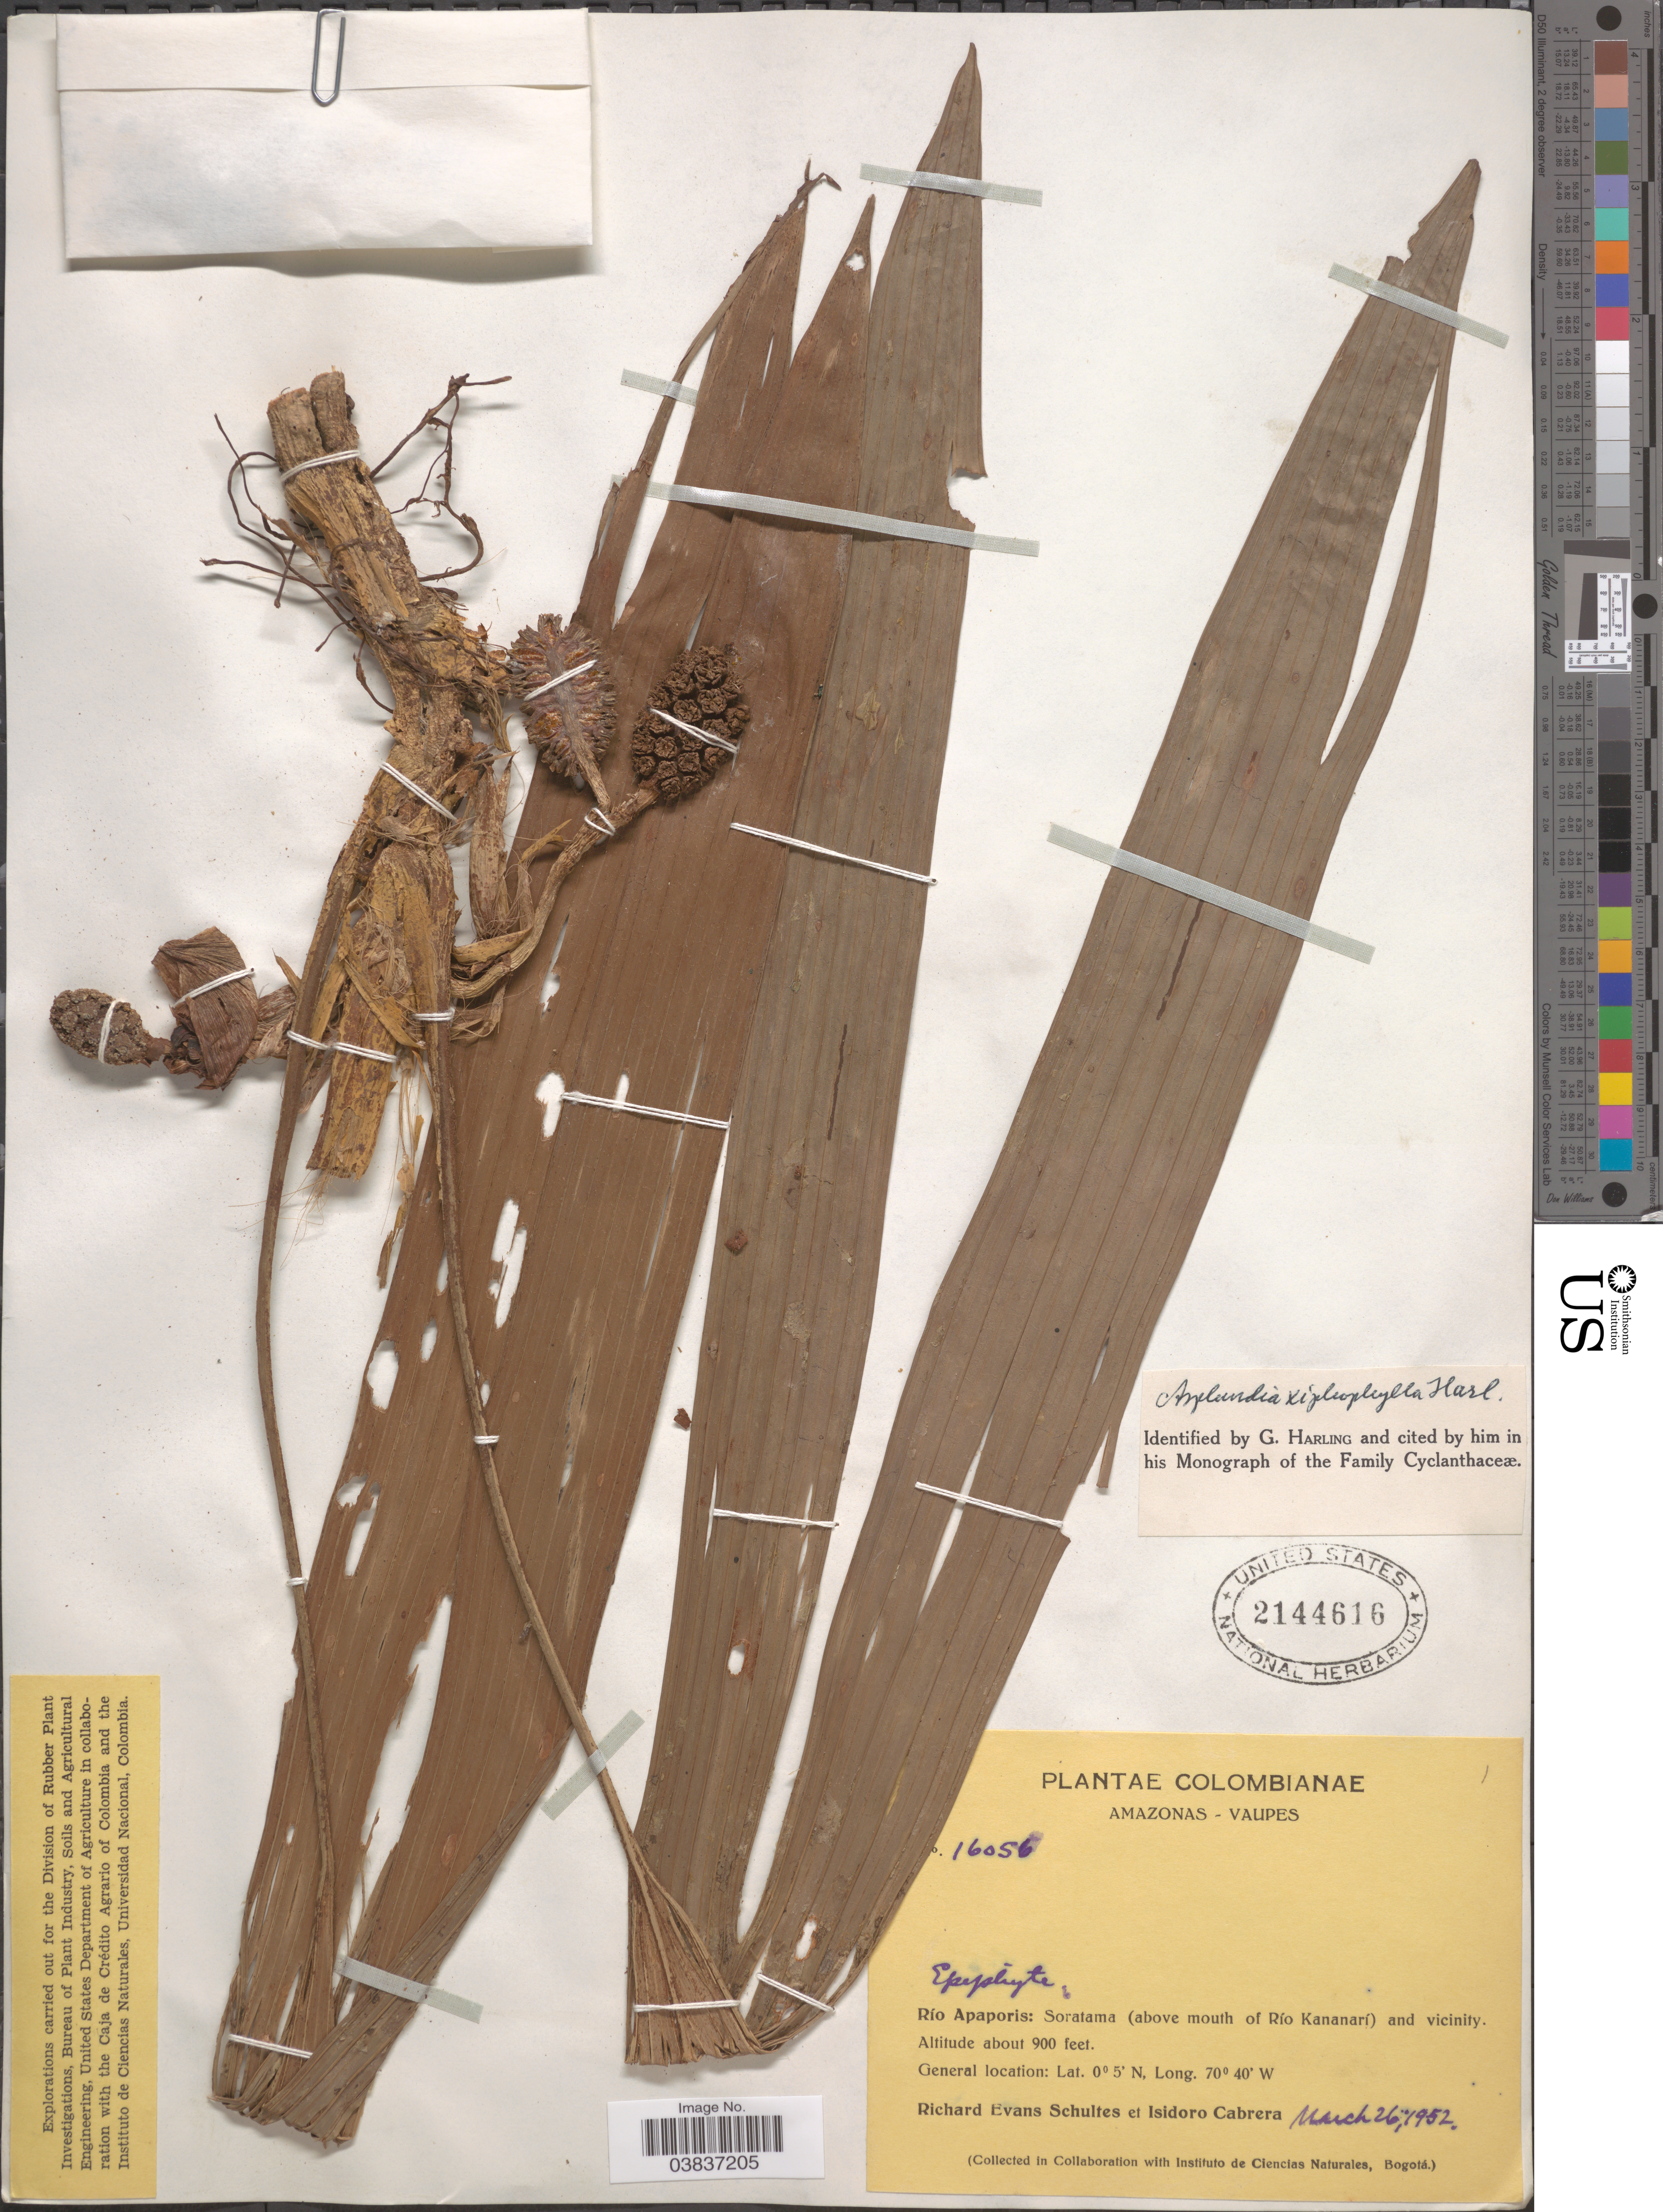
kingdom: Plantae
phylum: Tracheophyta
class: Liliopsida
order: Pandanales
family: Cyclanthaceae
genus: Asplundia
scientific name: Asplundia xiphophylla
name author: Harling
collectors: R. E. Schultes & I. Cabrera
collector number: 16056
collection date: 1952-03-26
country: Colombia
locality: Amazonas - Vaupes. Río Apaporis: Soratama (above mouth of Río Kananarí) and vicinity.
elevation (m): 274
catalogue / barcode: US 2144616